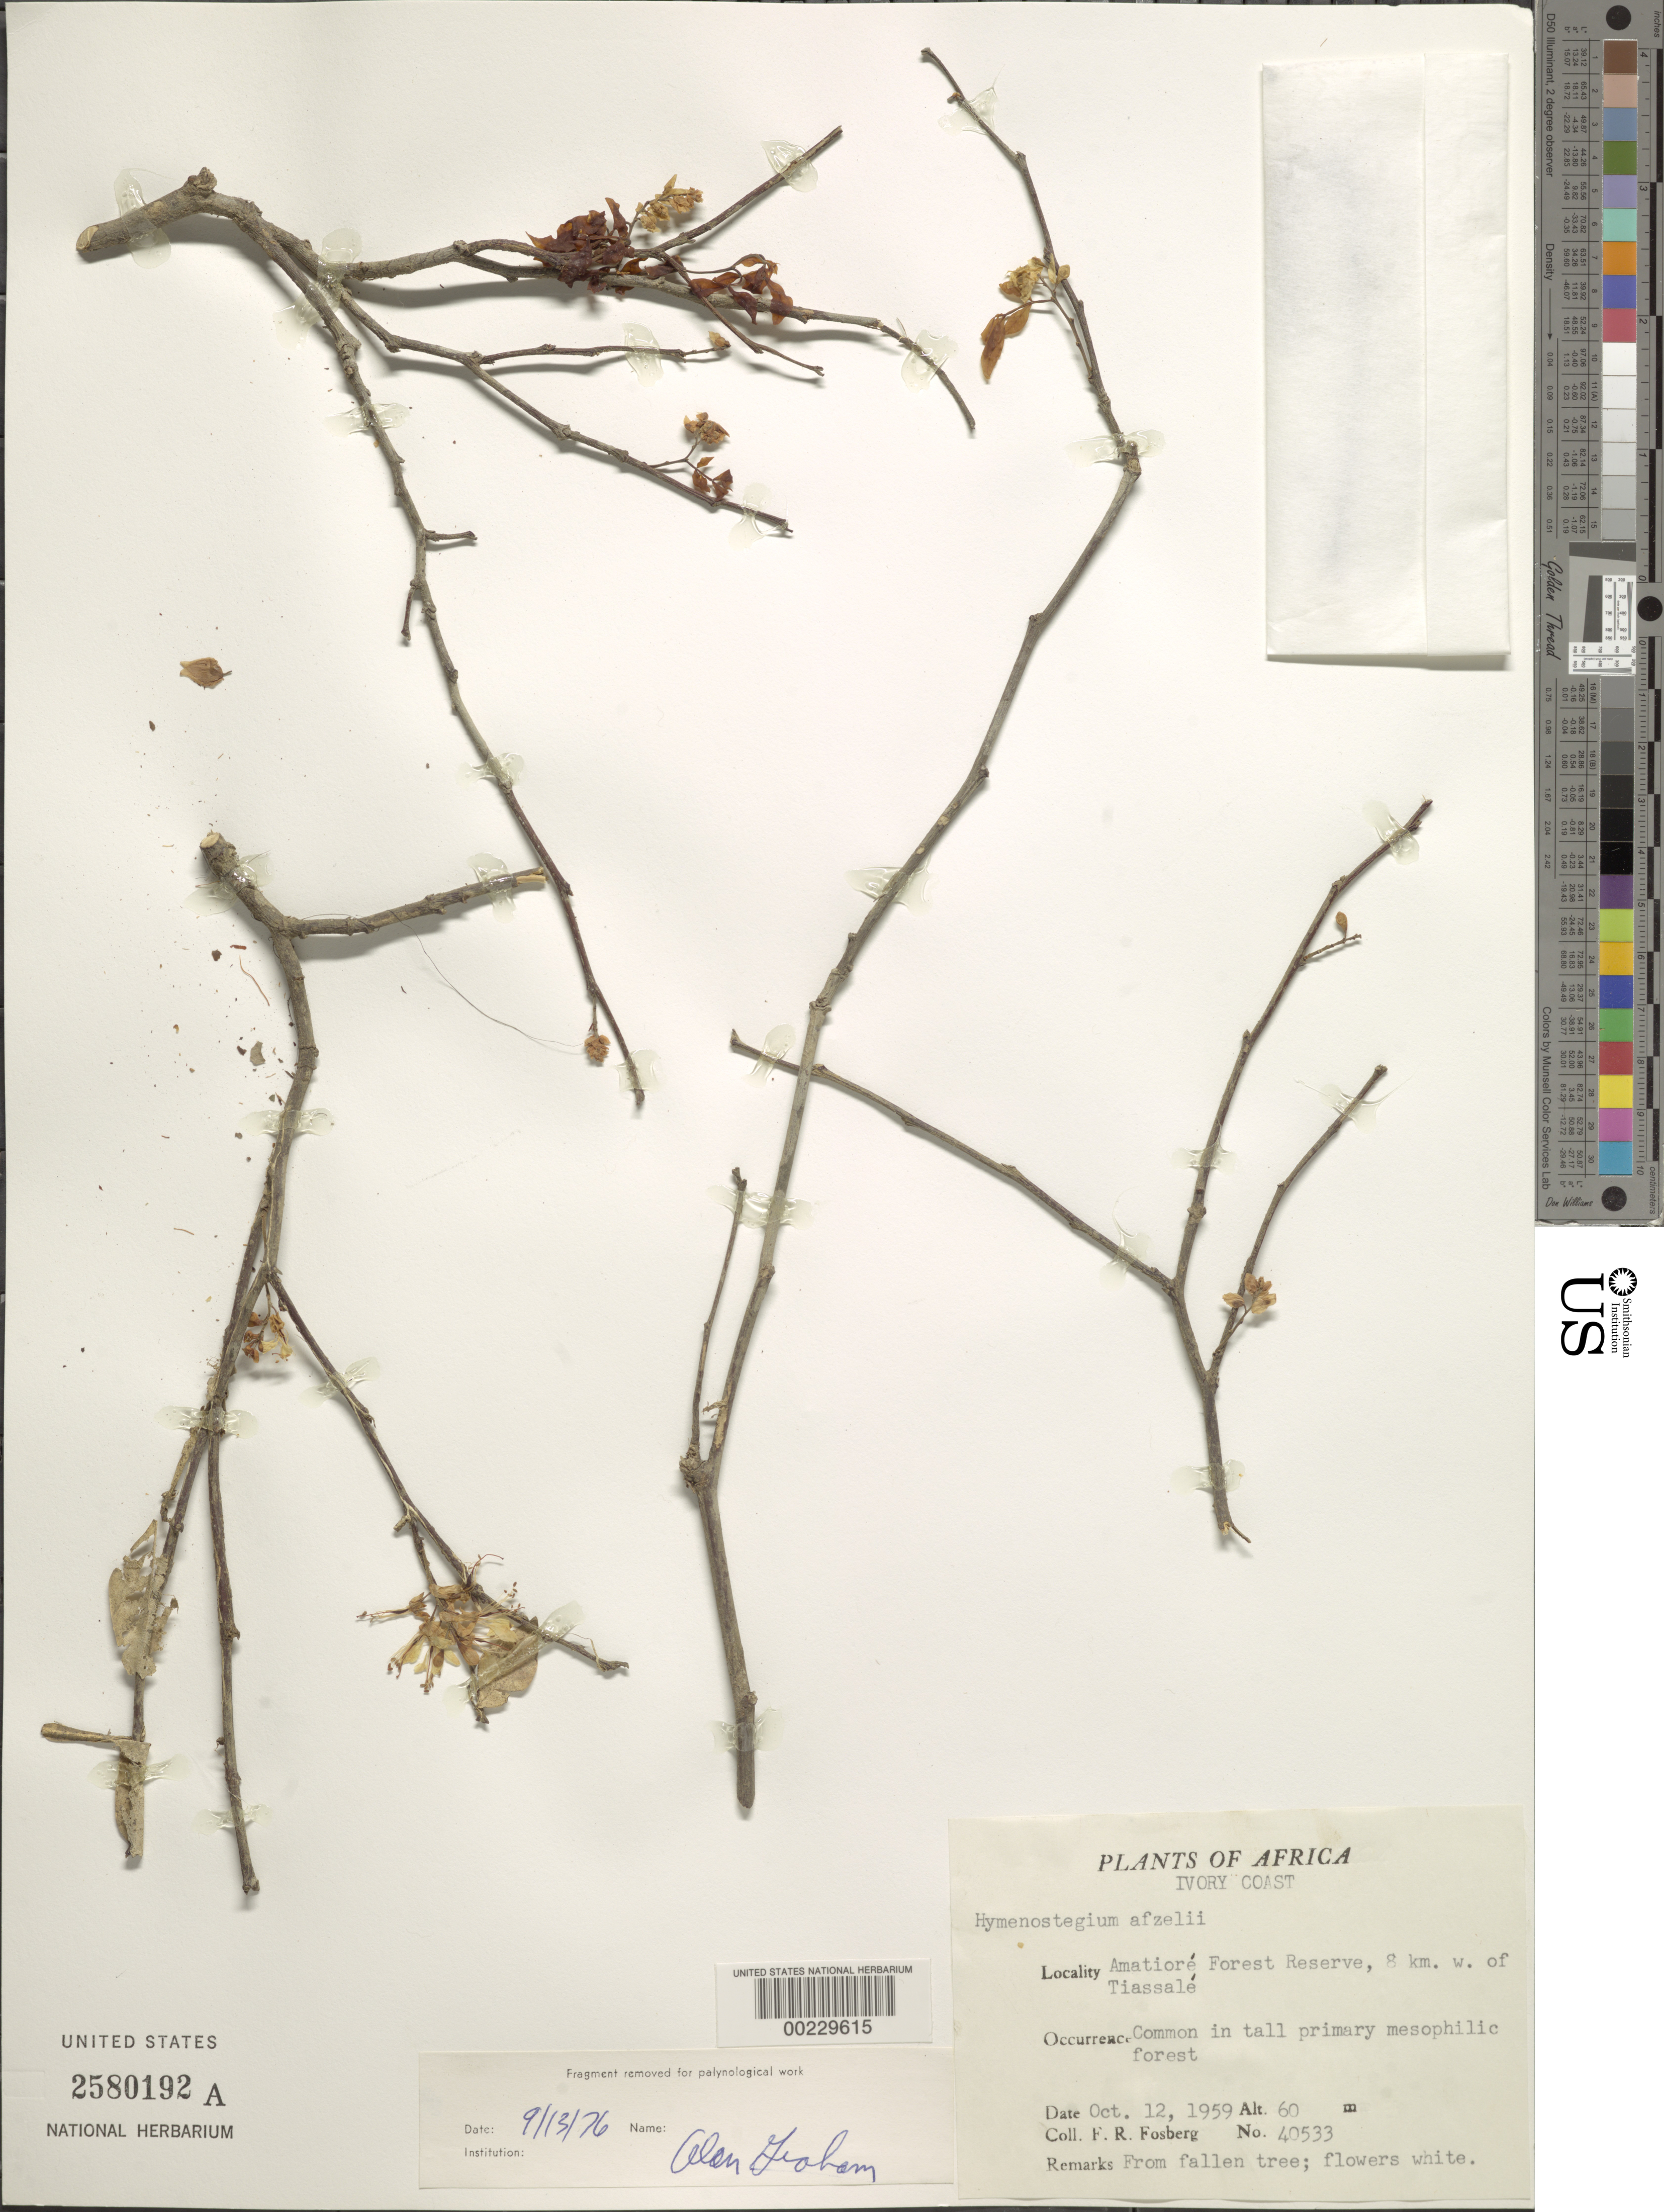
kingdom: Plantae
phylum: Tracheophyta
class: Magnoliopsida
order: Fabales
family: Fabaceae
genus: Annea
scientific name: Annea afzelii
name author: (Oliv.) Mackinder & Wieringa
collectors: F. R. Fosberg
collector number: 40533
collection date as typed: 12 Oct 1959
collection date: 1959-10-12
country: Ivory Coast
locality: Amatiore Forest Reserve, 8 km W of Tiassale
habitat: In tall primary mesophilic forest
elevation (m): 60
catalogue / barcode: US 2580192A